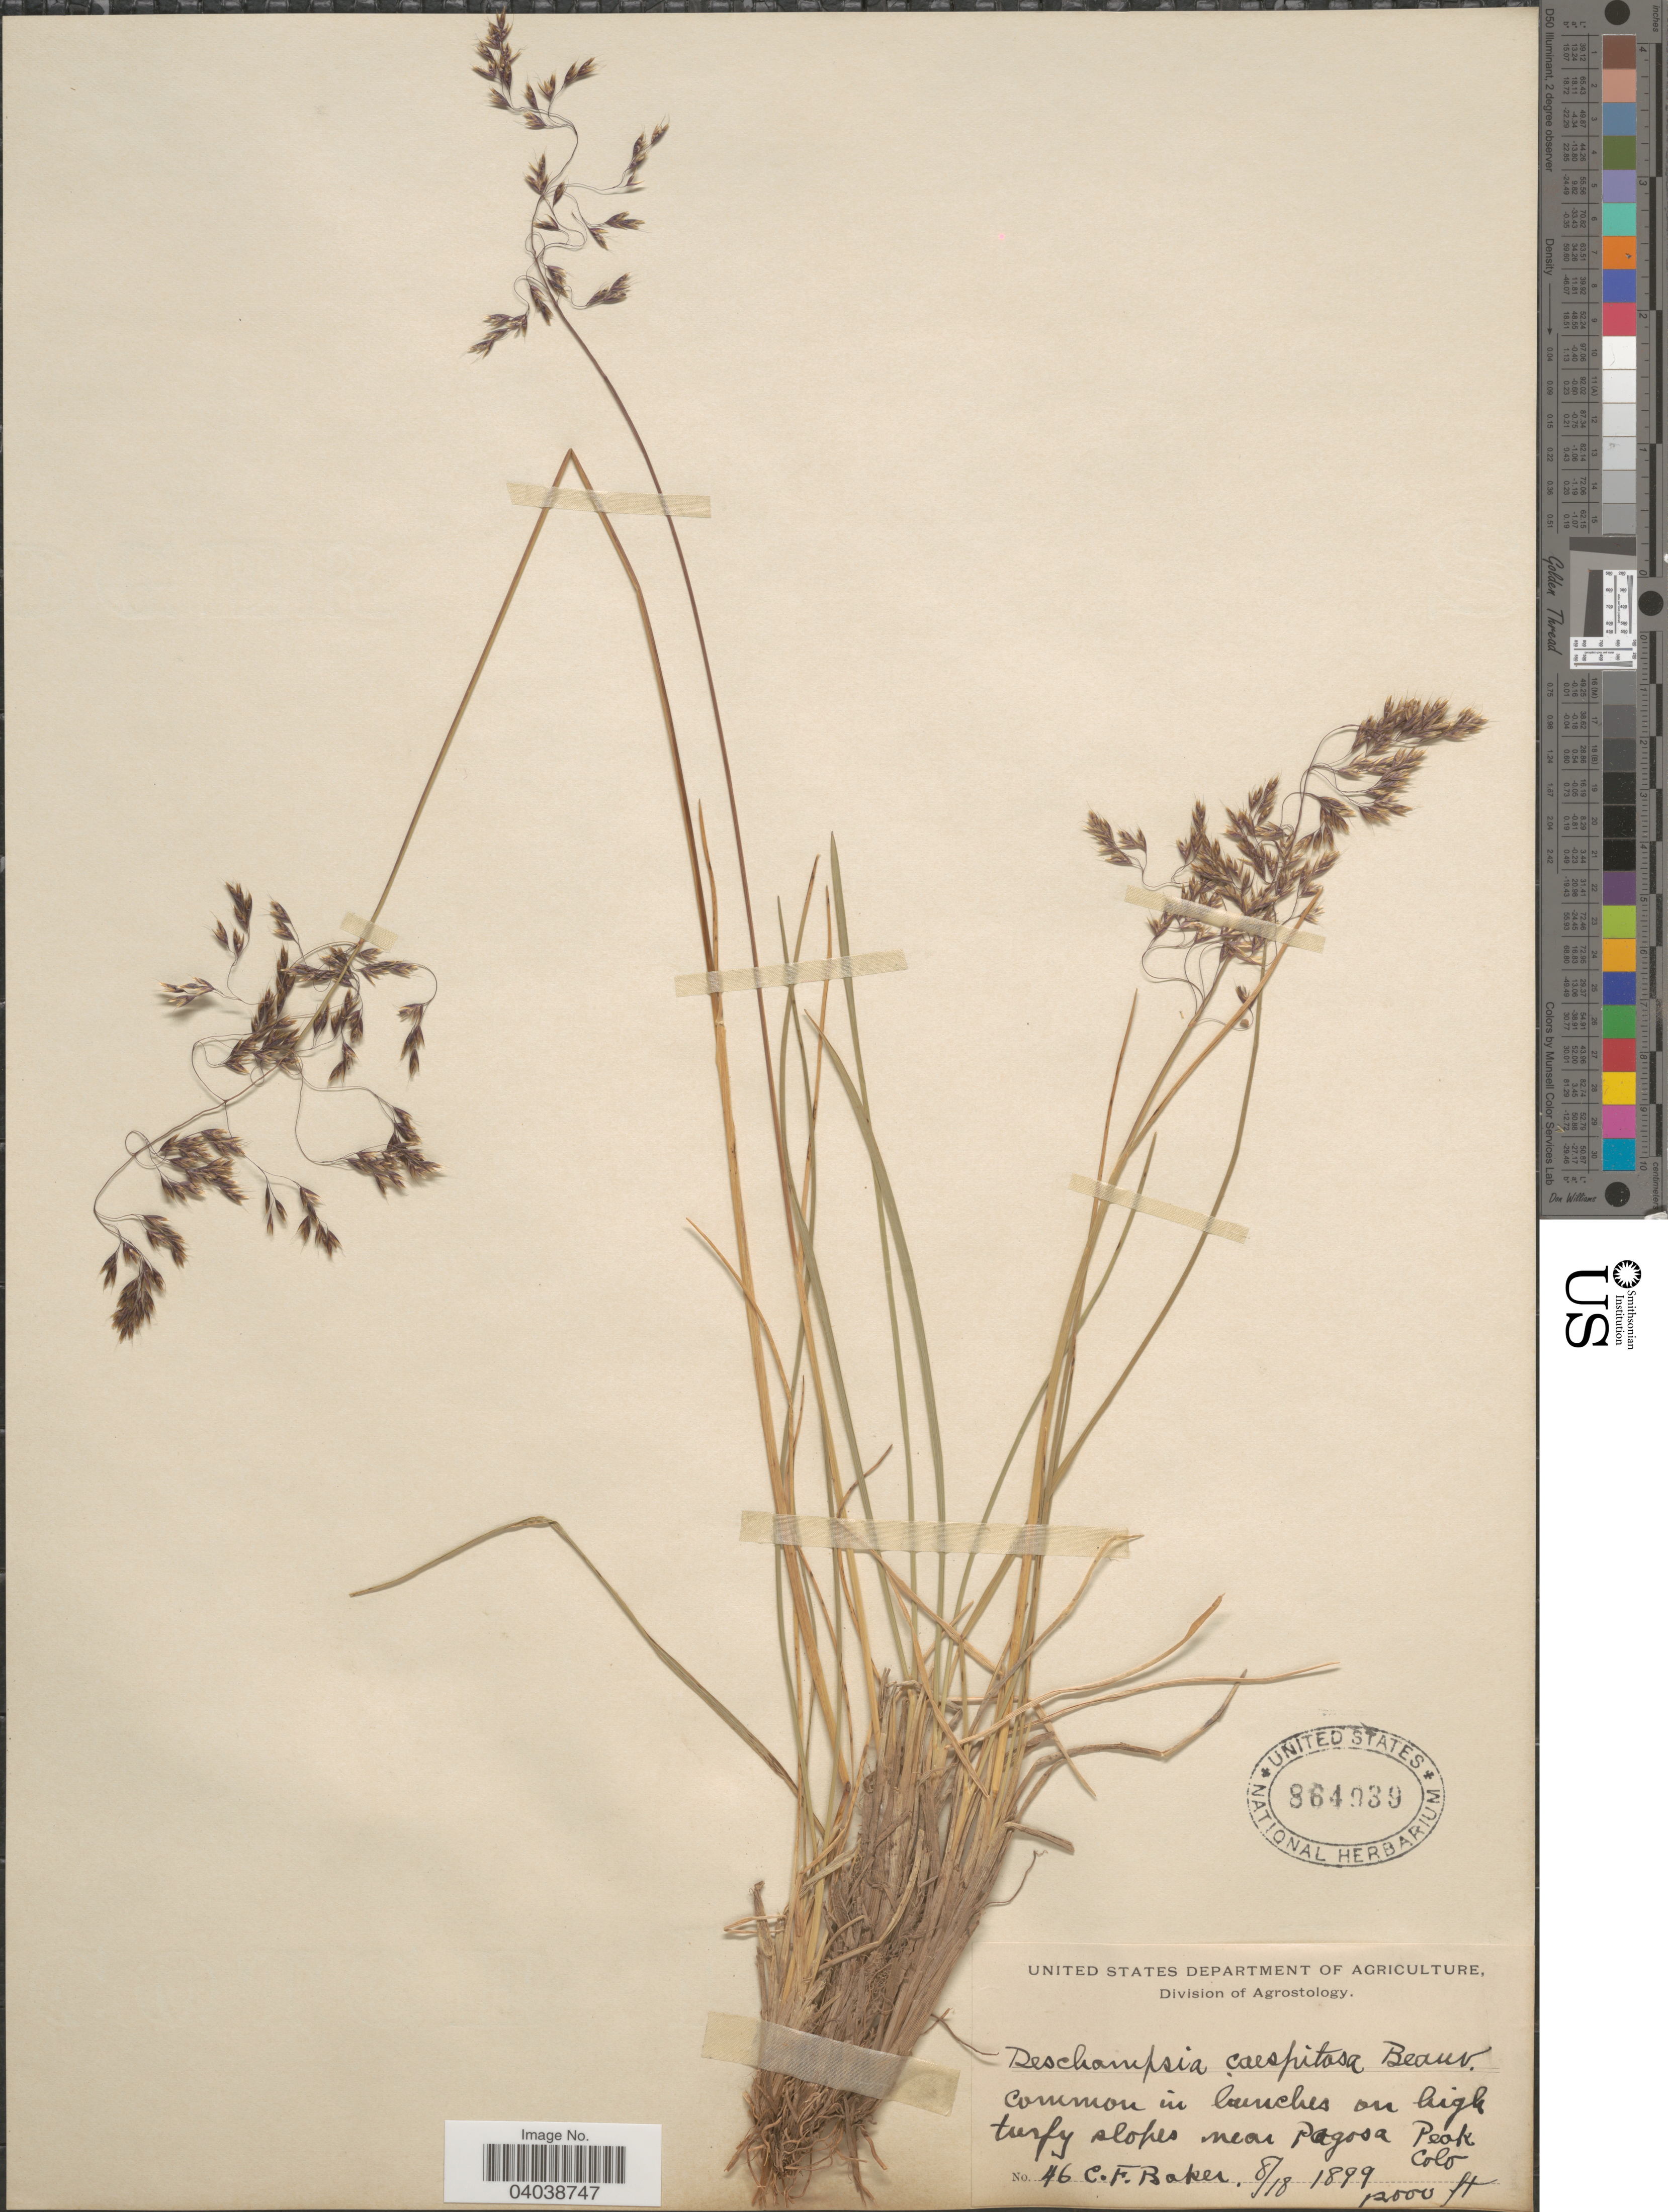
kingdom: Plantae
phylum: Tracheophyta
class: Liliopsida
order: Poales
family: Poaceae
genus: Deschampsia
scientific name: Deschampsia cespitosa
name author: (L.) P. Beauv.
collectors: C. F. Baker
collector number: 46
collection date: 1899-08-18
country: United States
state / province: Colorado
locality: Slopes near Pagosa Peak.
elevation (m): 3658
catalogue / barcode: US 864939